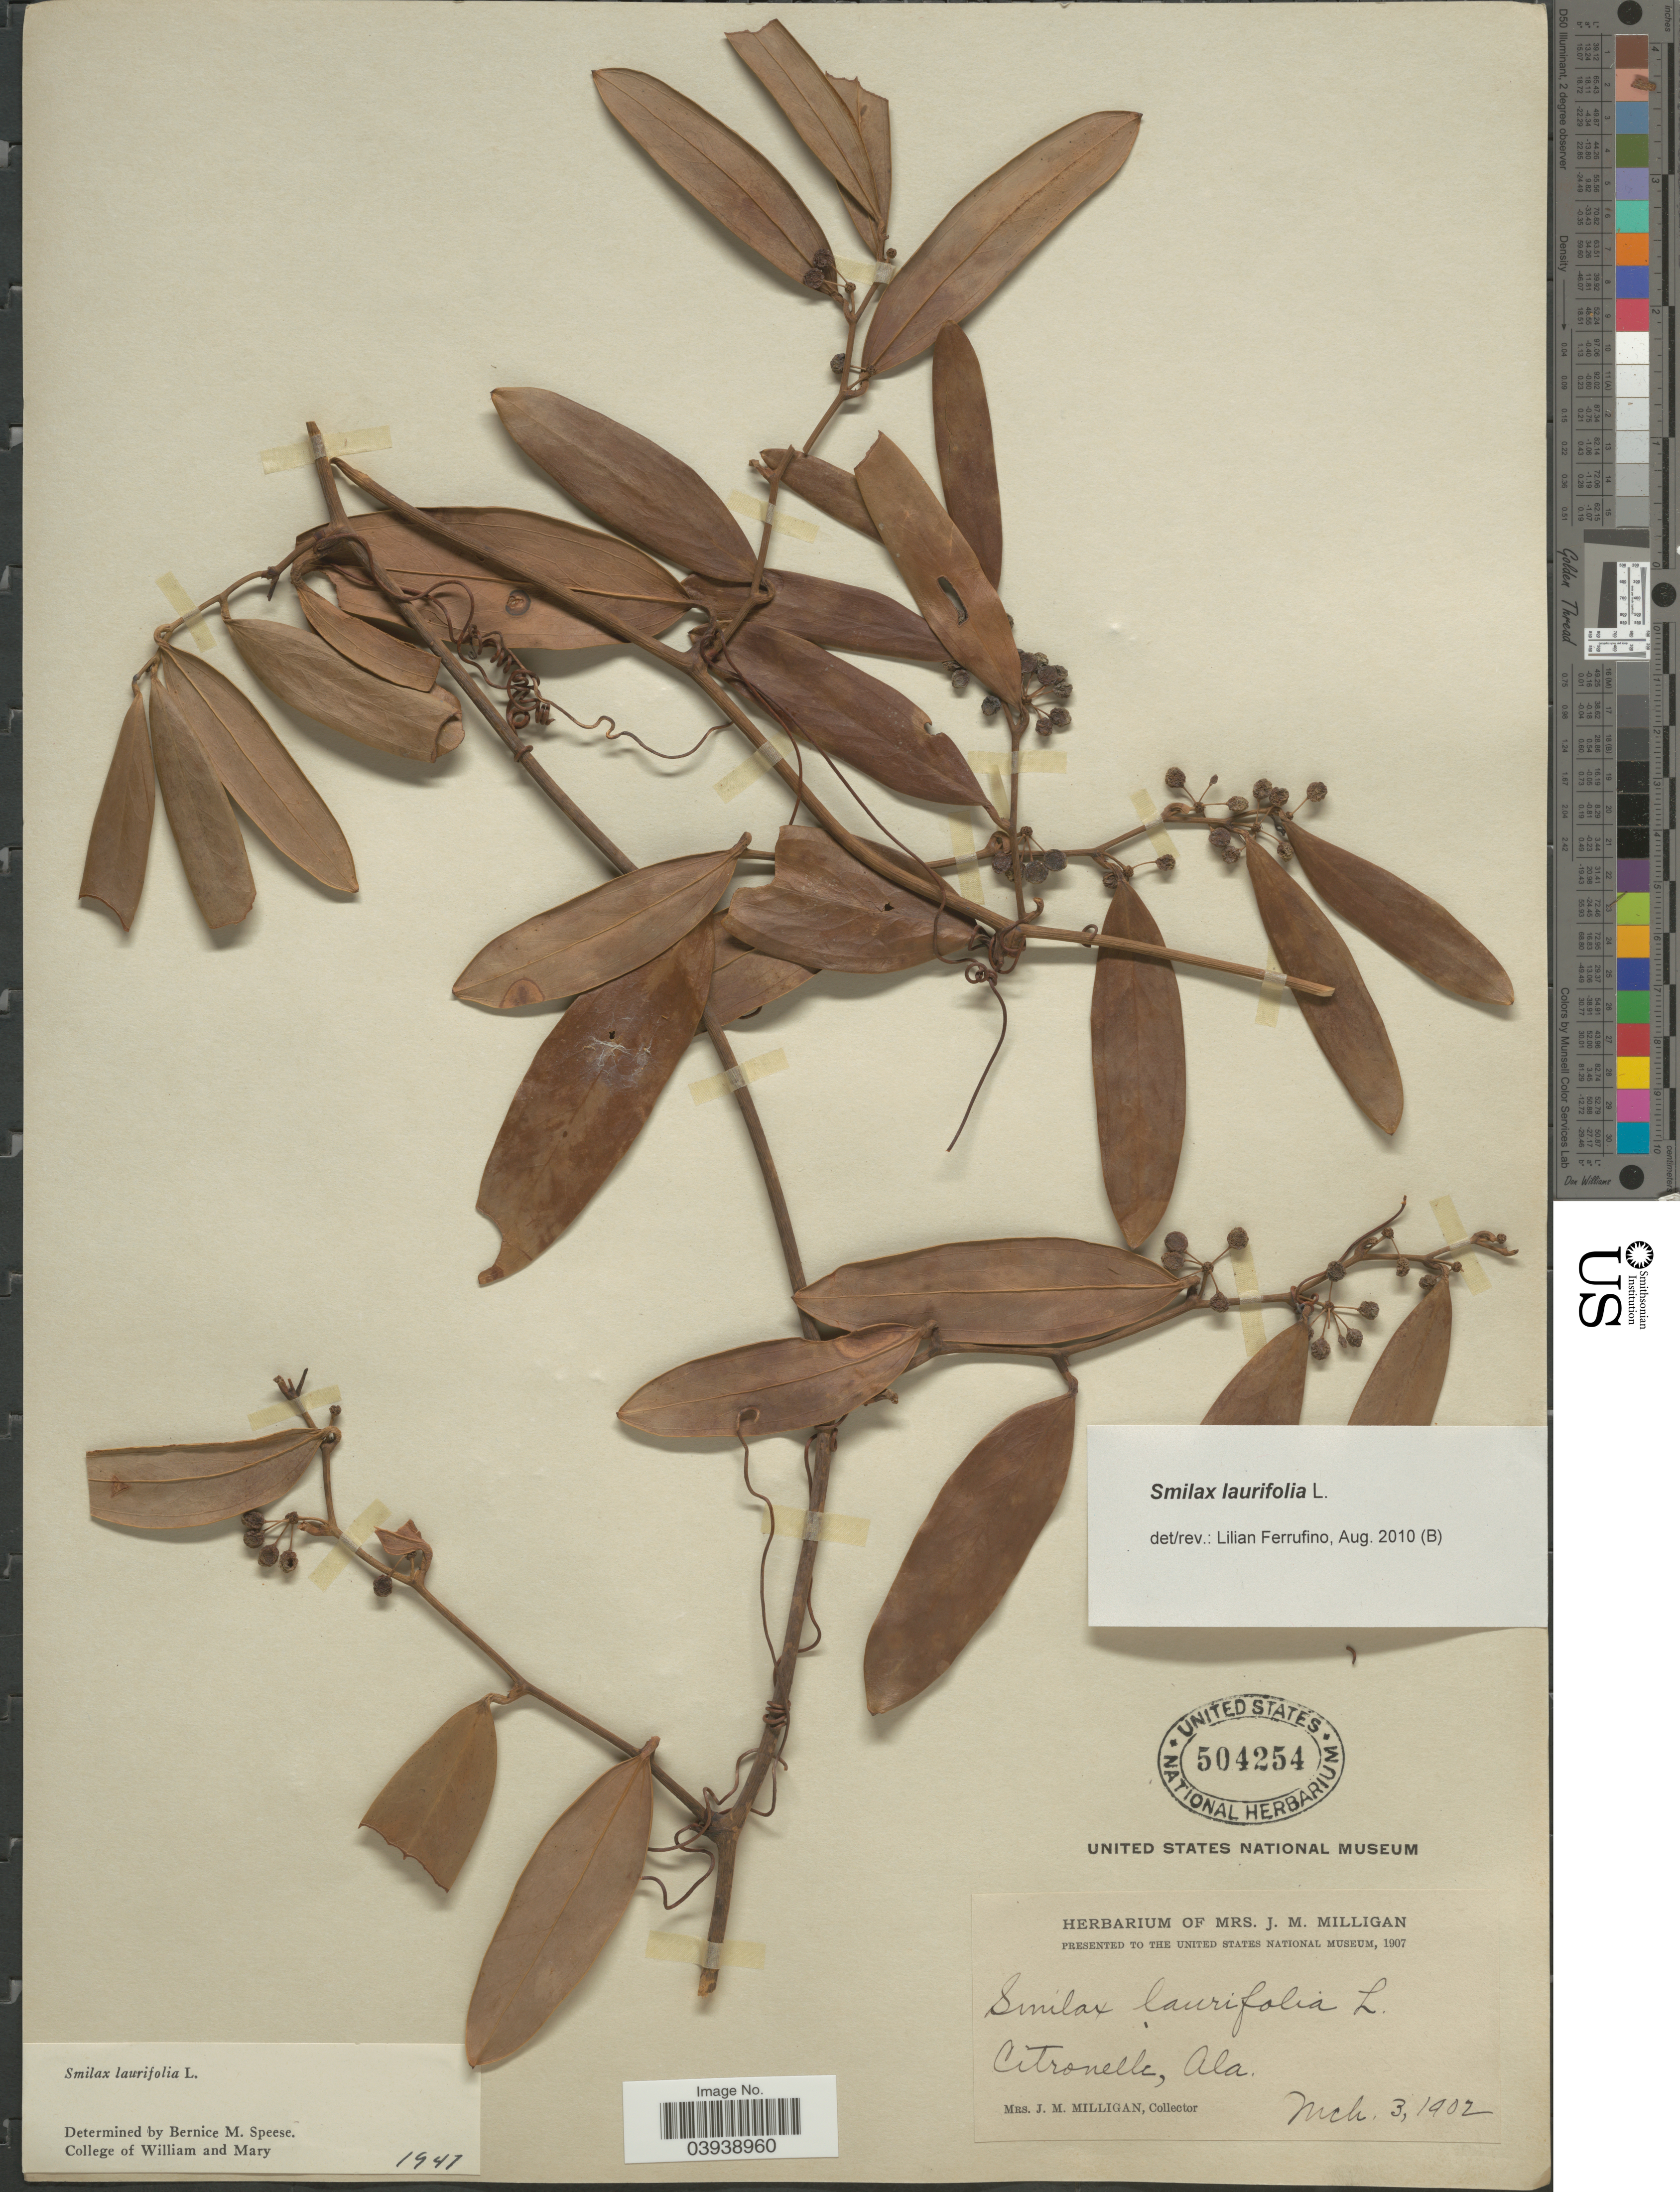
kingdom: Plantae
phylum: Tracheophyta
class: Liliopsida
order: Liliales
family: Smilacaceae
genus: Smilax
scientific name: Smilax laurifolia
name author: L.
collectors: J. Milligan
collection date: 1902-03-03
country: United States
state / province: Alabama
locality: Citronelle.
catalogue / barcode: US 504254